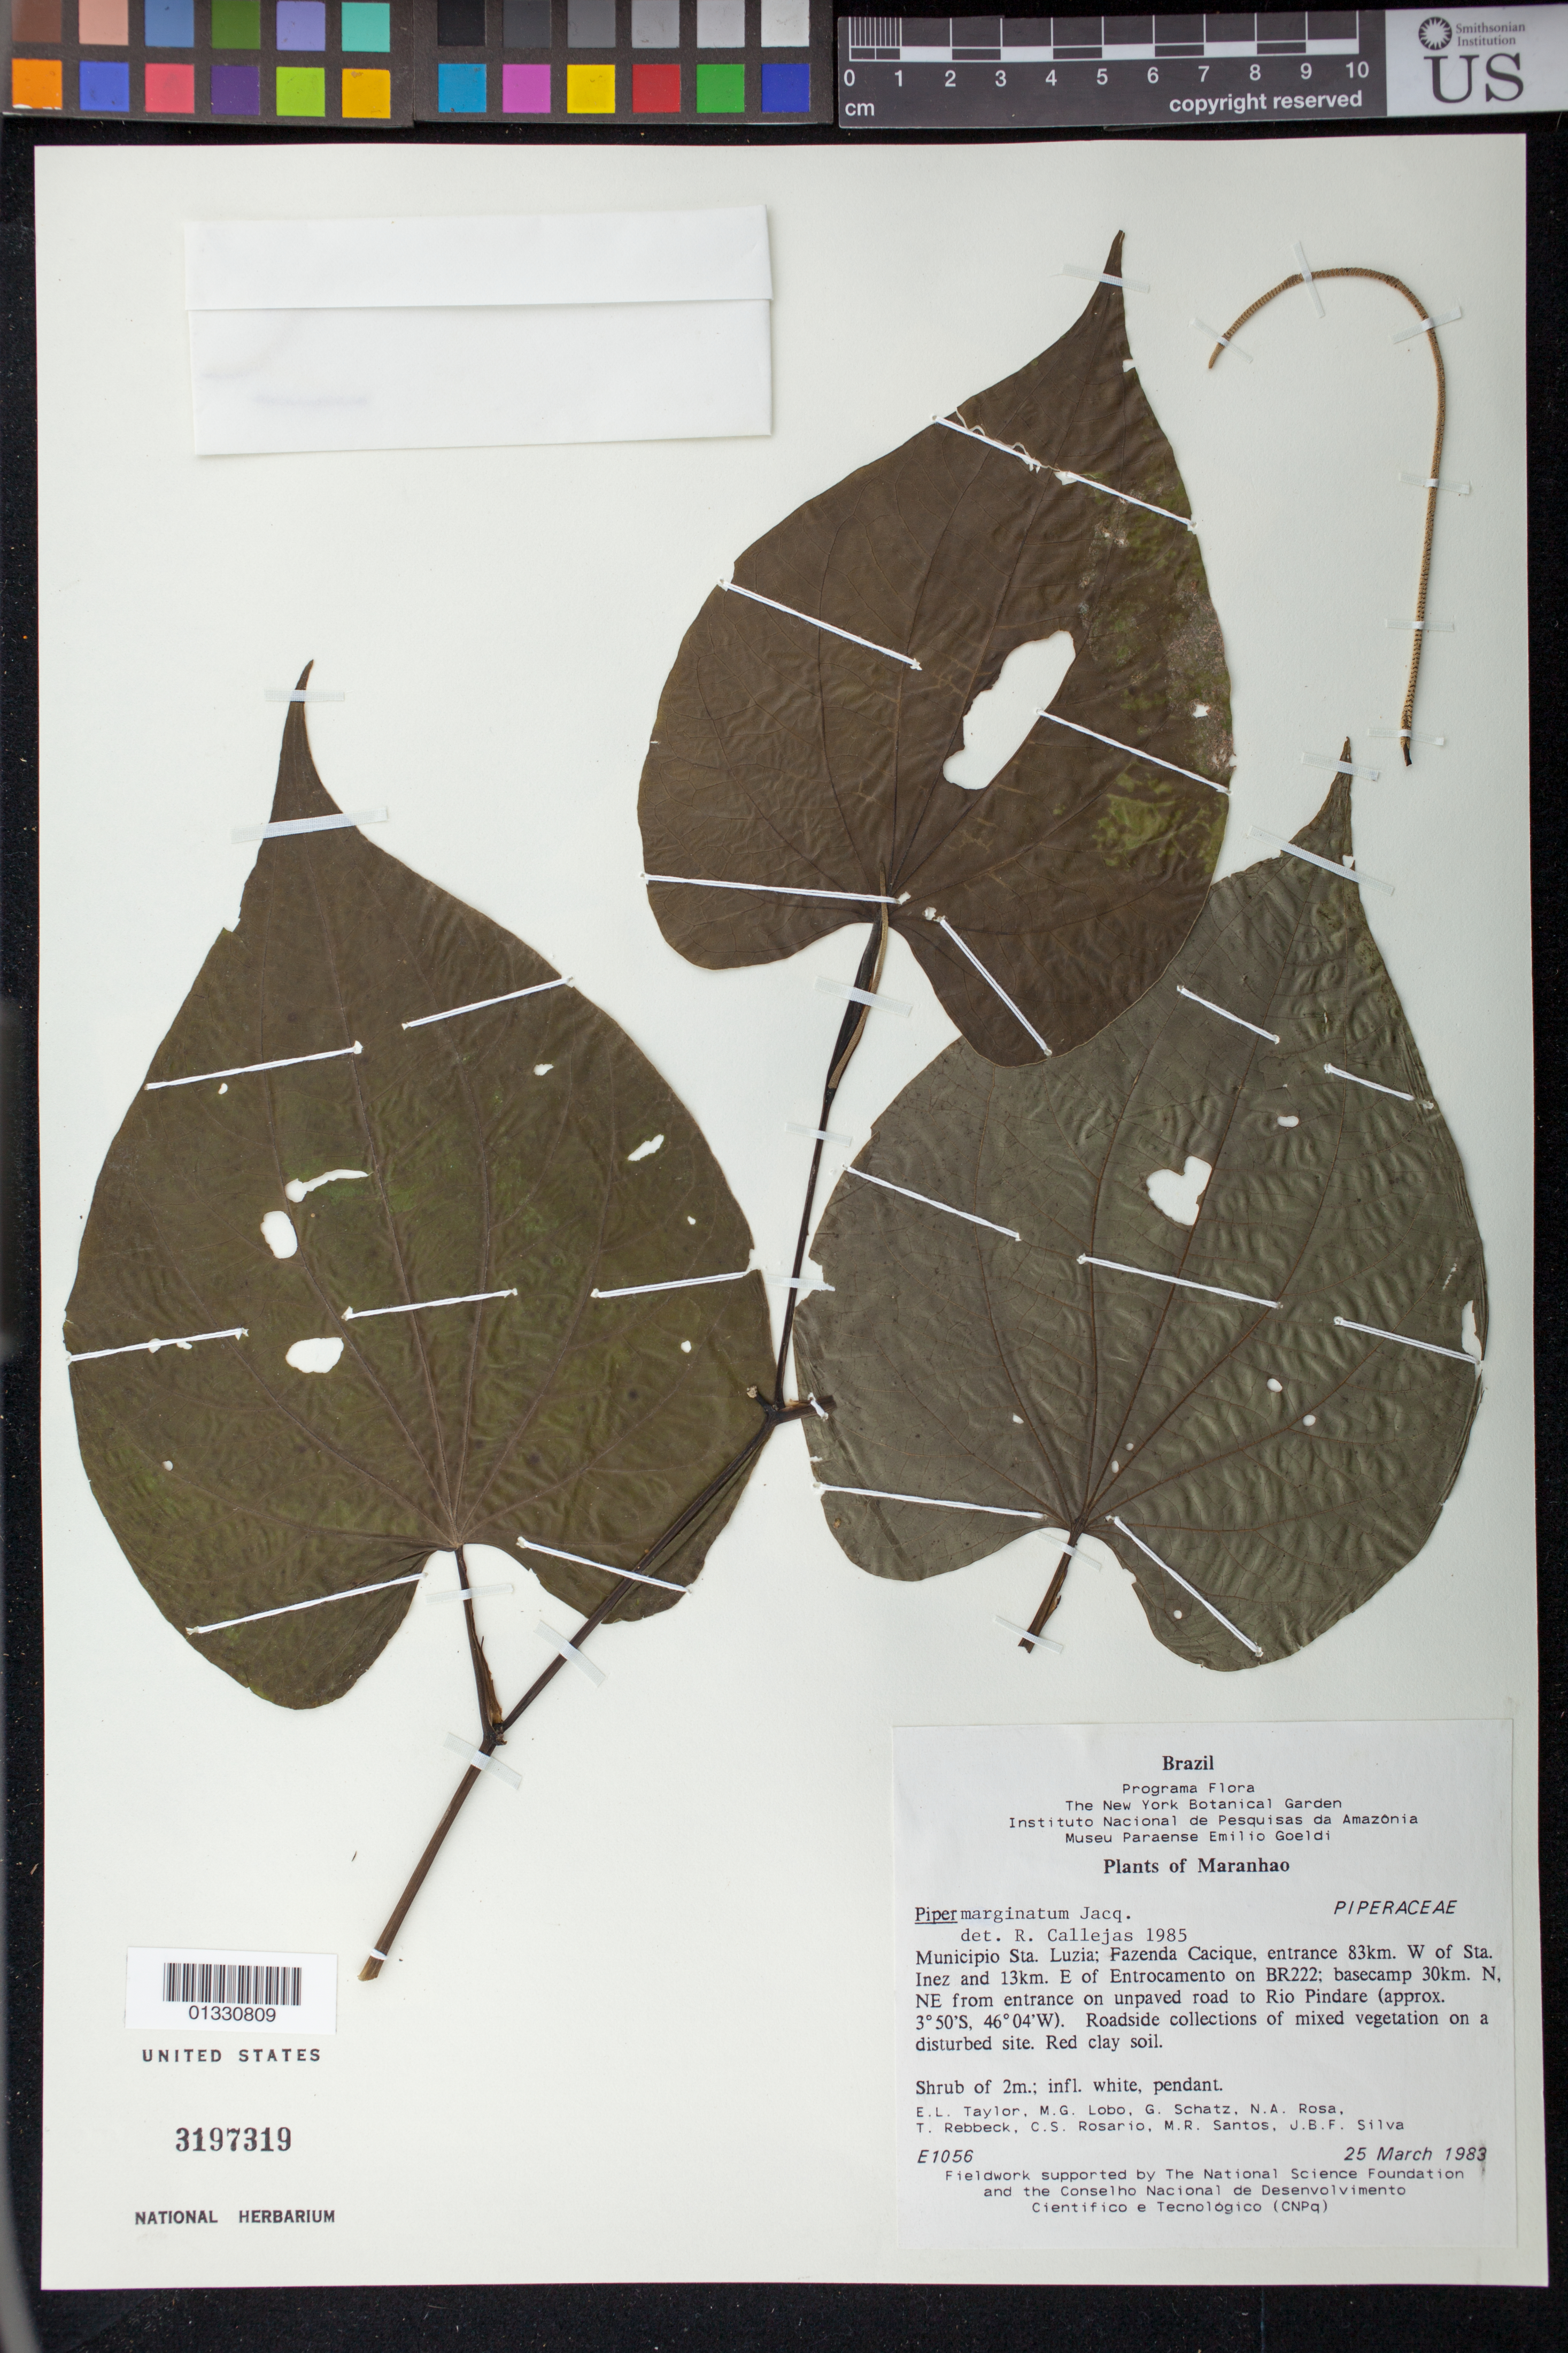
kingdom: Plantae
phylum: Tracheophyta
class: Magnoliopsida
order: Piperales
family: Piperaceae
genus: Piper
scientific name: Piper marginatum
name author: Jacq.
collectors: E. L. Taylor et al.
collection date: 1983-03-25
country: Brazil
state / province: Maranhão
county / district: Santa Luzia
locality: Fazenda Cacique, entrace 83km W of Sta. Inez and 13km E of Entrocamento on BR222. basecamp 30km N, NE from entrance on unpaved road to Rio Pindare.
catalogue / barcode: US 3197319